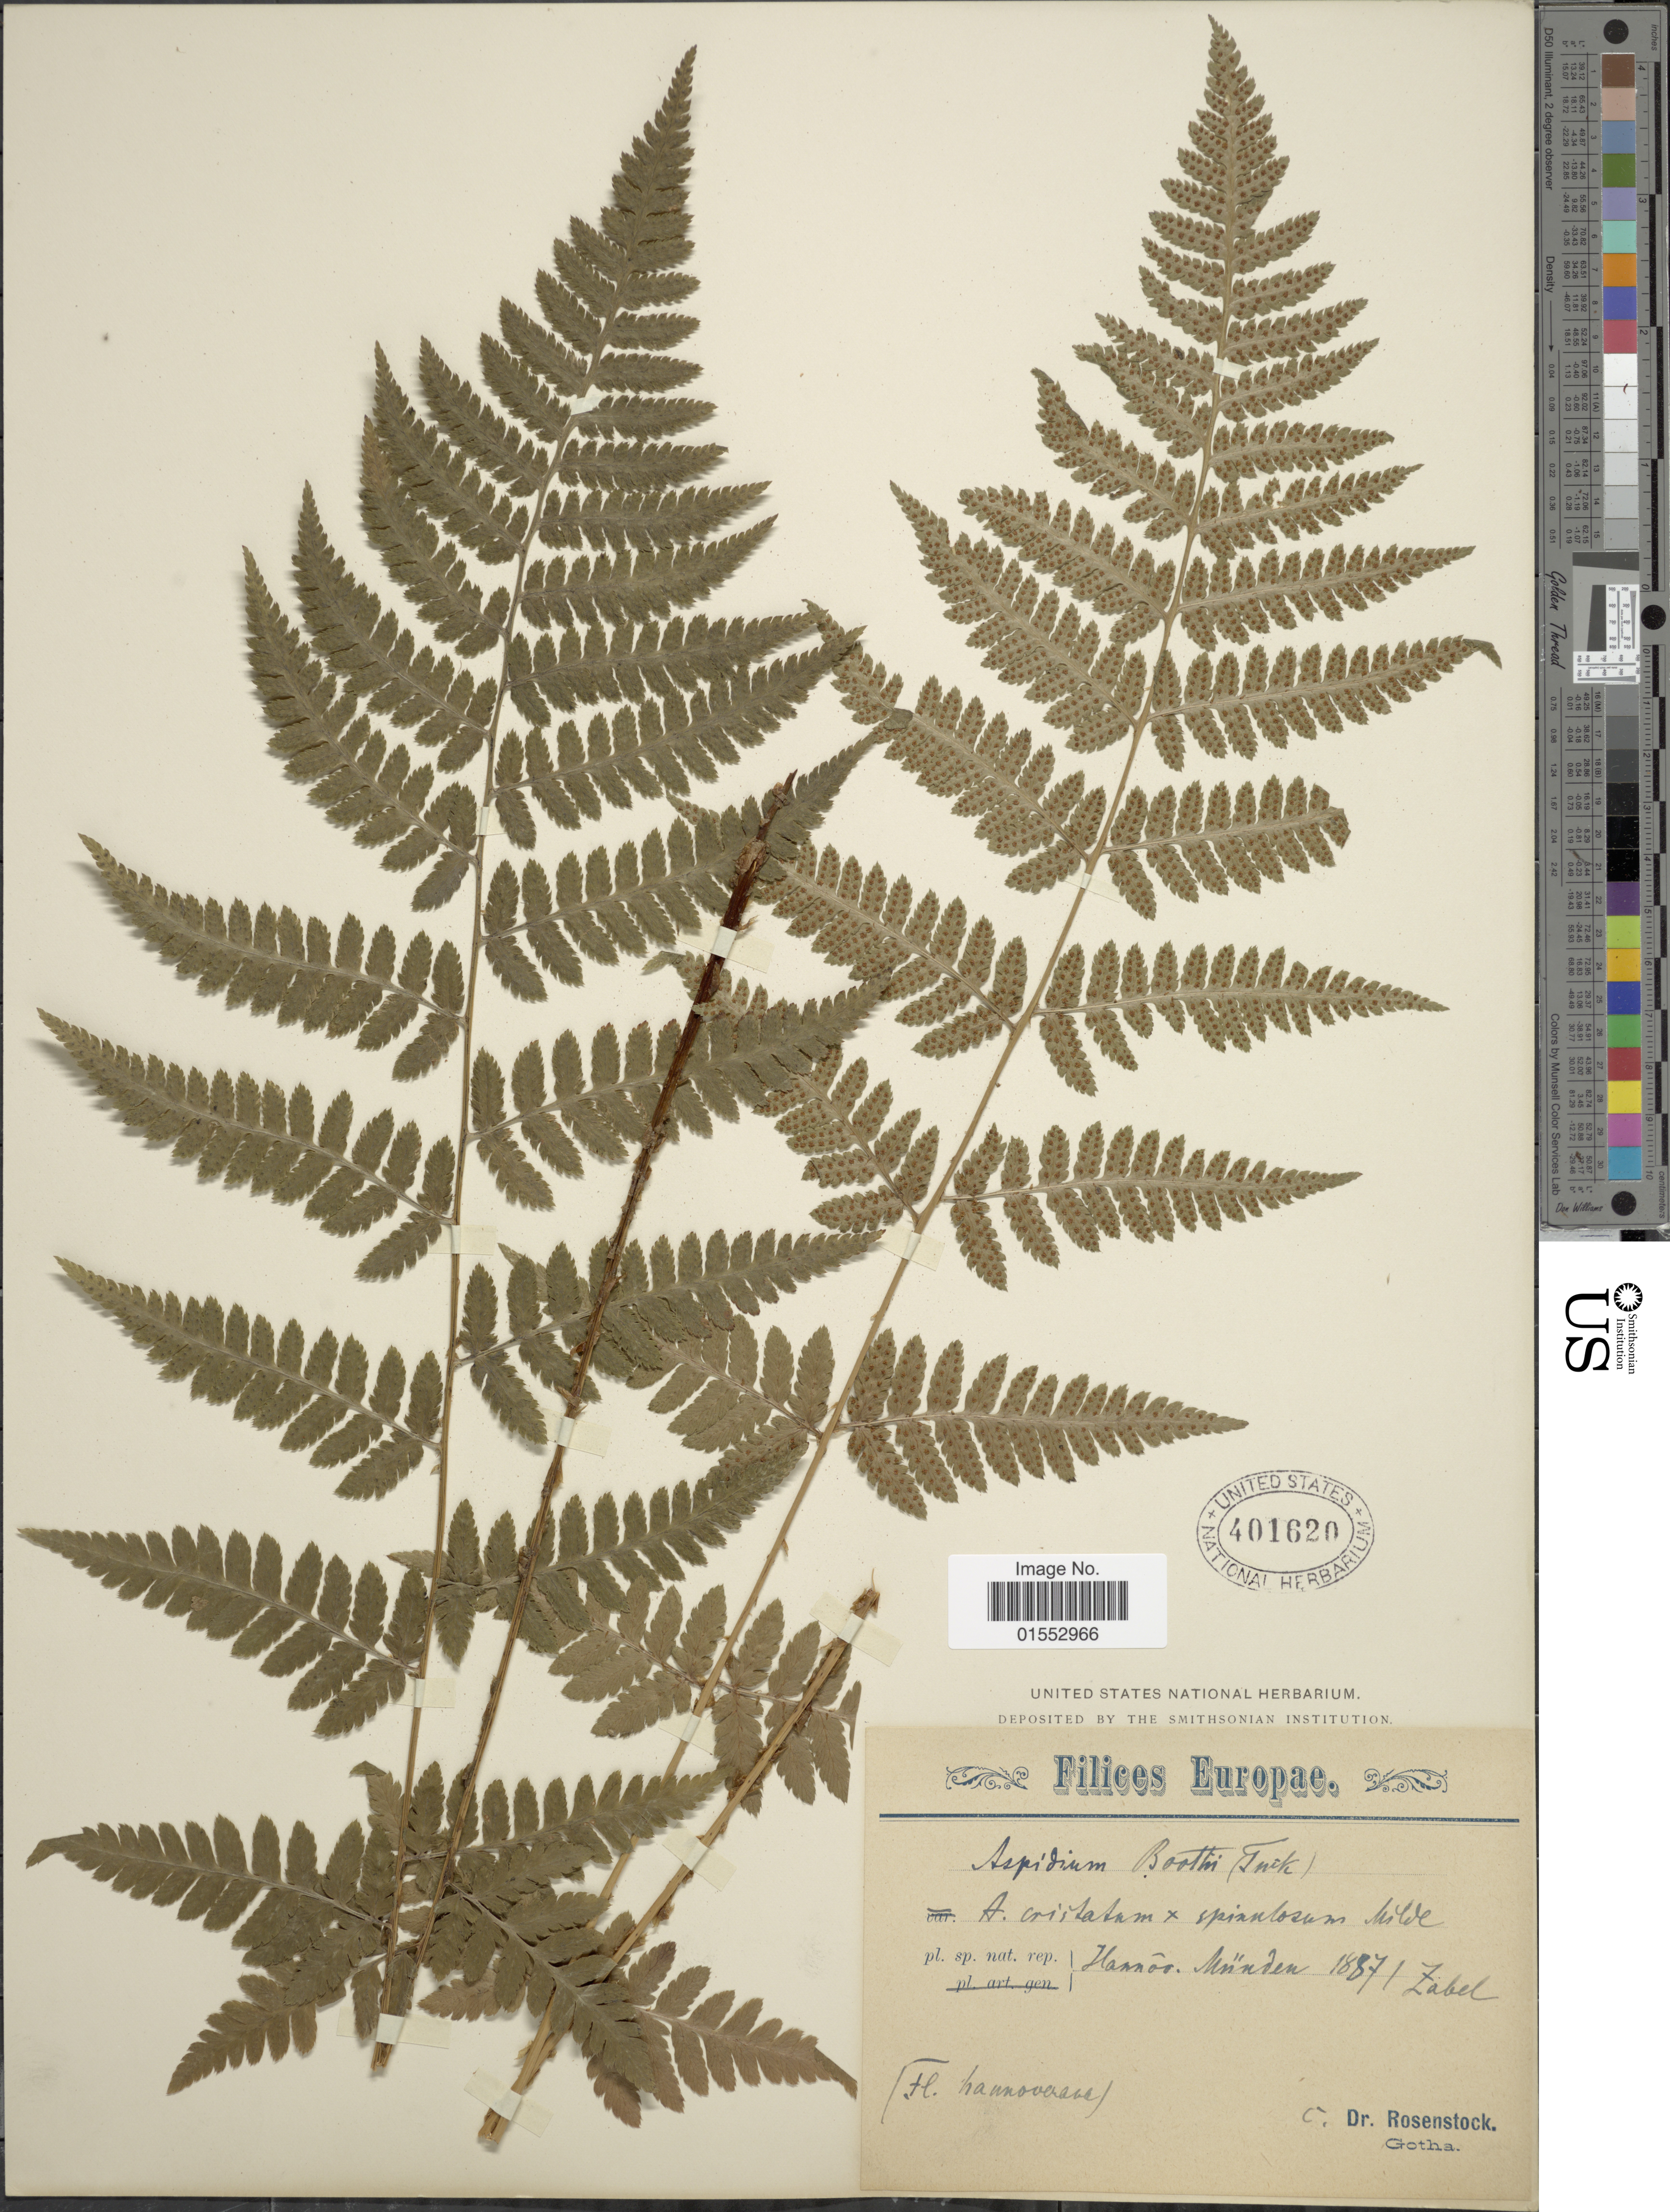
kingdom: Plantae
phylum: Tracheophyta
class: Polypodiopsida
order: Polypodiales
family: Dryopteridaceae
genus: Dryopteris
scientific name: Dryopteris x boottii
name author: Underw.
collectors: E. Rosenstock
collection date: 1887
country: Germany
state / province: Niedersachsen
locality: Hannos, Munden [interpreted]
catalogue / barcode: US 401620